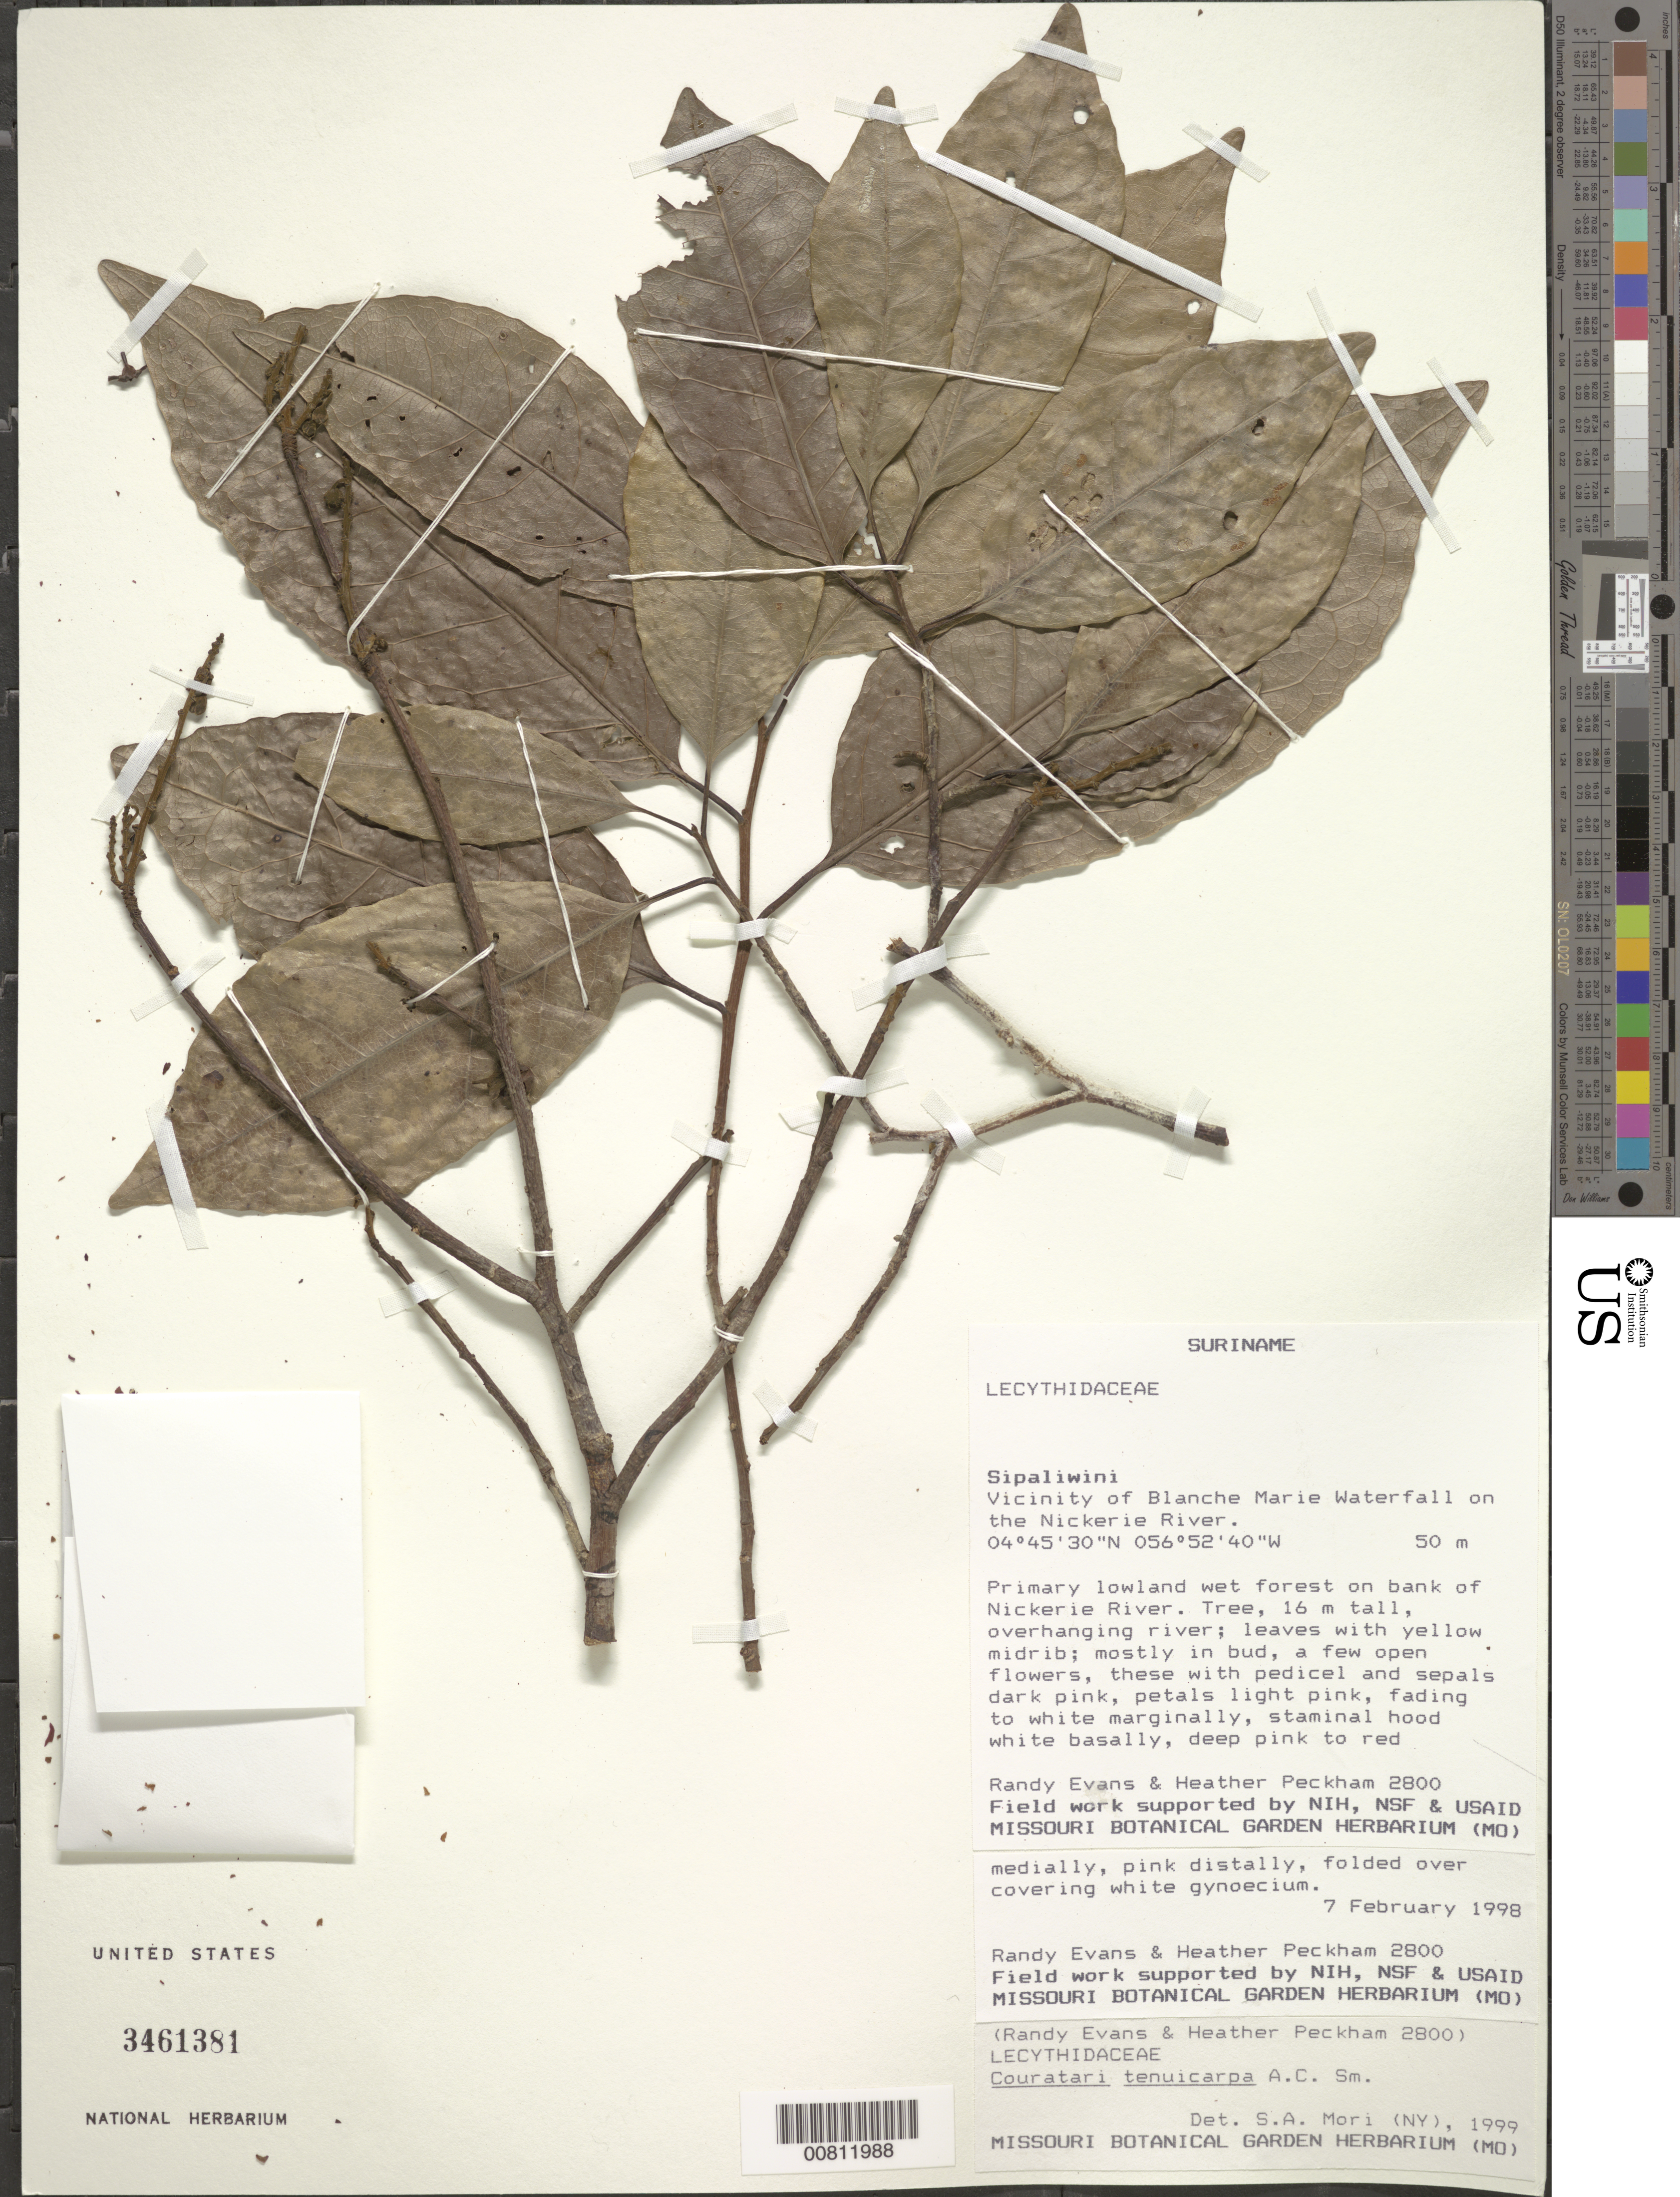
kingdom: Plantae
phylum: Tracheophyta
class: Magnoliopsida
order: Ericales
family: Lecythidaceae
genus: Couratari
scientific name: Couratari tenuicarpa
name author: A.C. Sm.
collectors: R. Evans & H. Peckham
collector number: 2800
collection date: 1998-02-07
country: Suriname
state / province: Sipaliwini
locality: Vicinity of Blanche Marie Waterfall on the Nickerie River. On bank of Nickerie River.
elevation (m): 50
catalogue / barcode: US 3461381